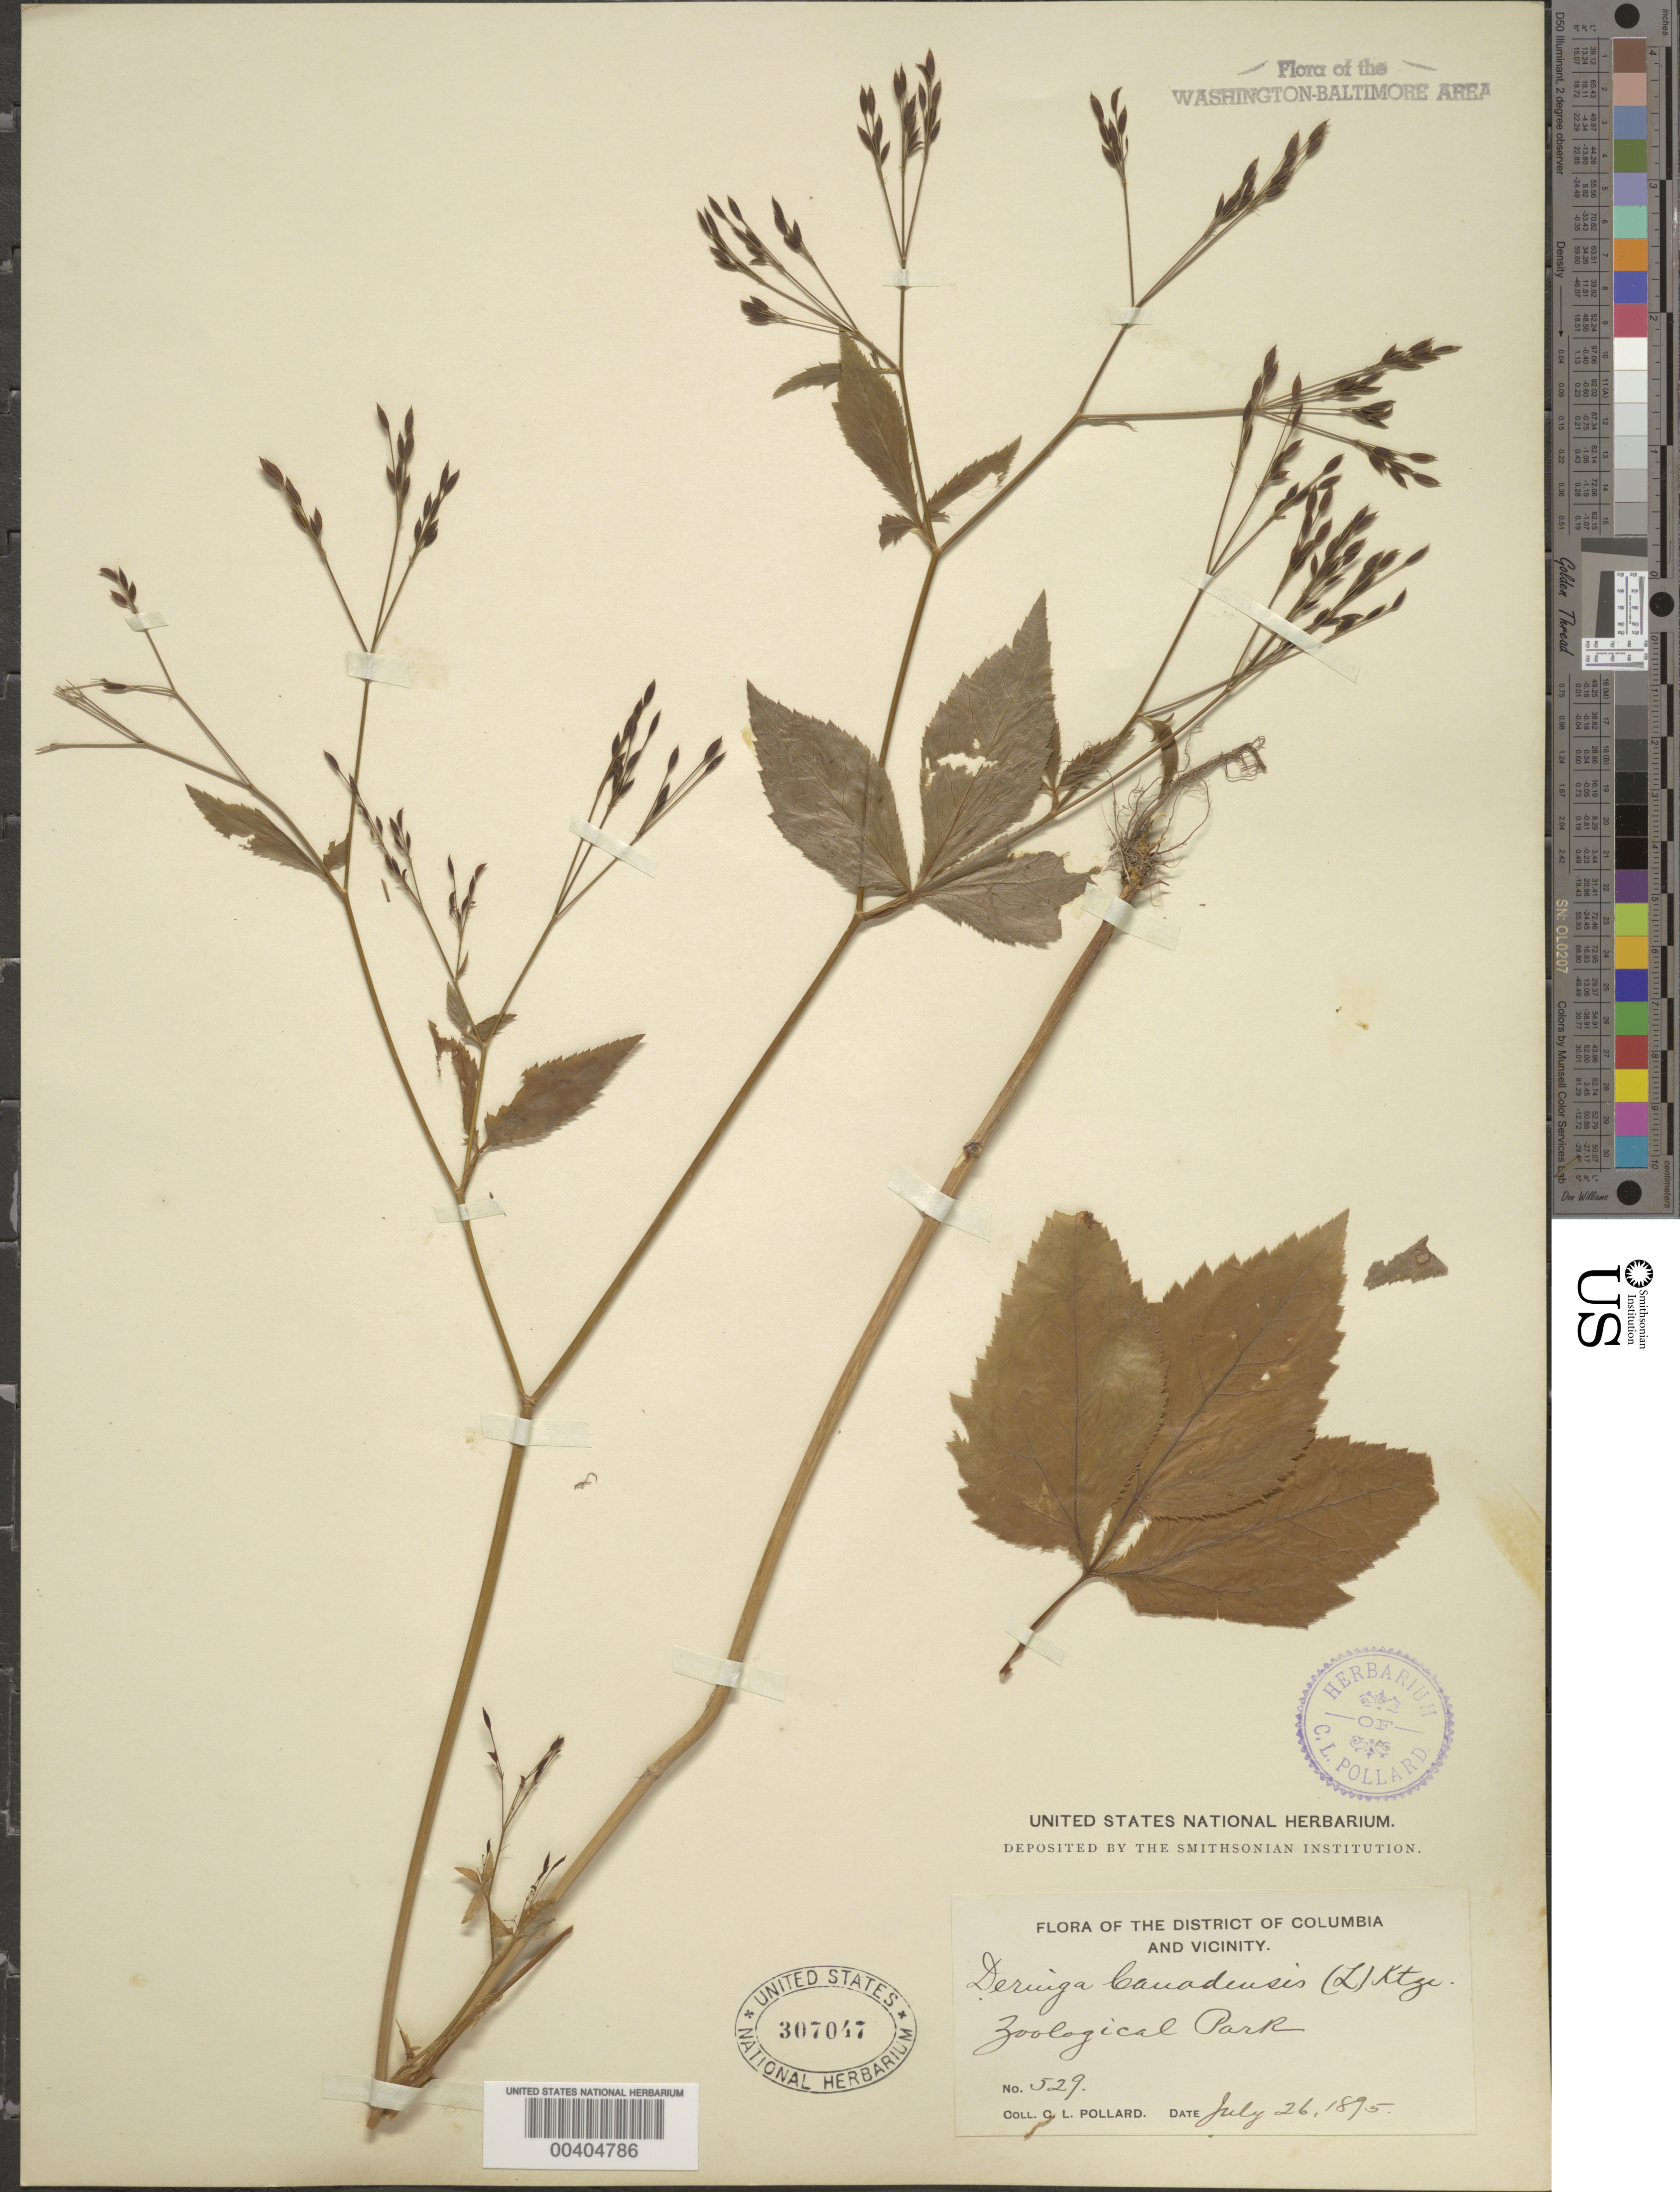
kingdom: Plantae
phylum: Tracheophyta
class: Magnoliopsida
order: Apiales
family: Apiaceae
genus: Cryptotaenia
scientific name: Cryptotaenia canadensis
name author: (L.) DC.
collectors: C. L. Pollard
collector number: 529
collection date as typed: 26 Jul 1895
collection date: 1895-07-26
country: United States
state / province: District of Columbia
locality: Zoological Park Rock Creek Park & vicinity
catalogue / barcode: US 307047